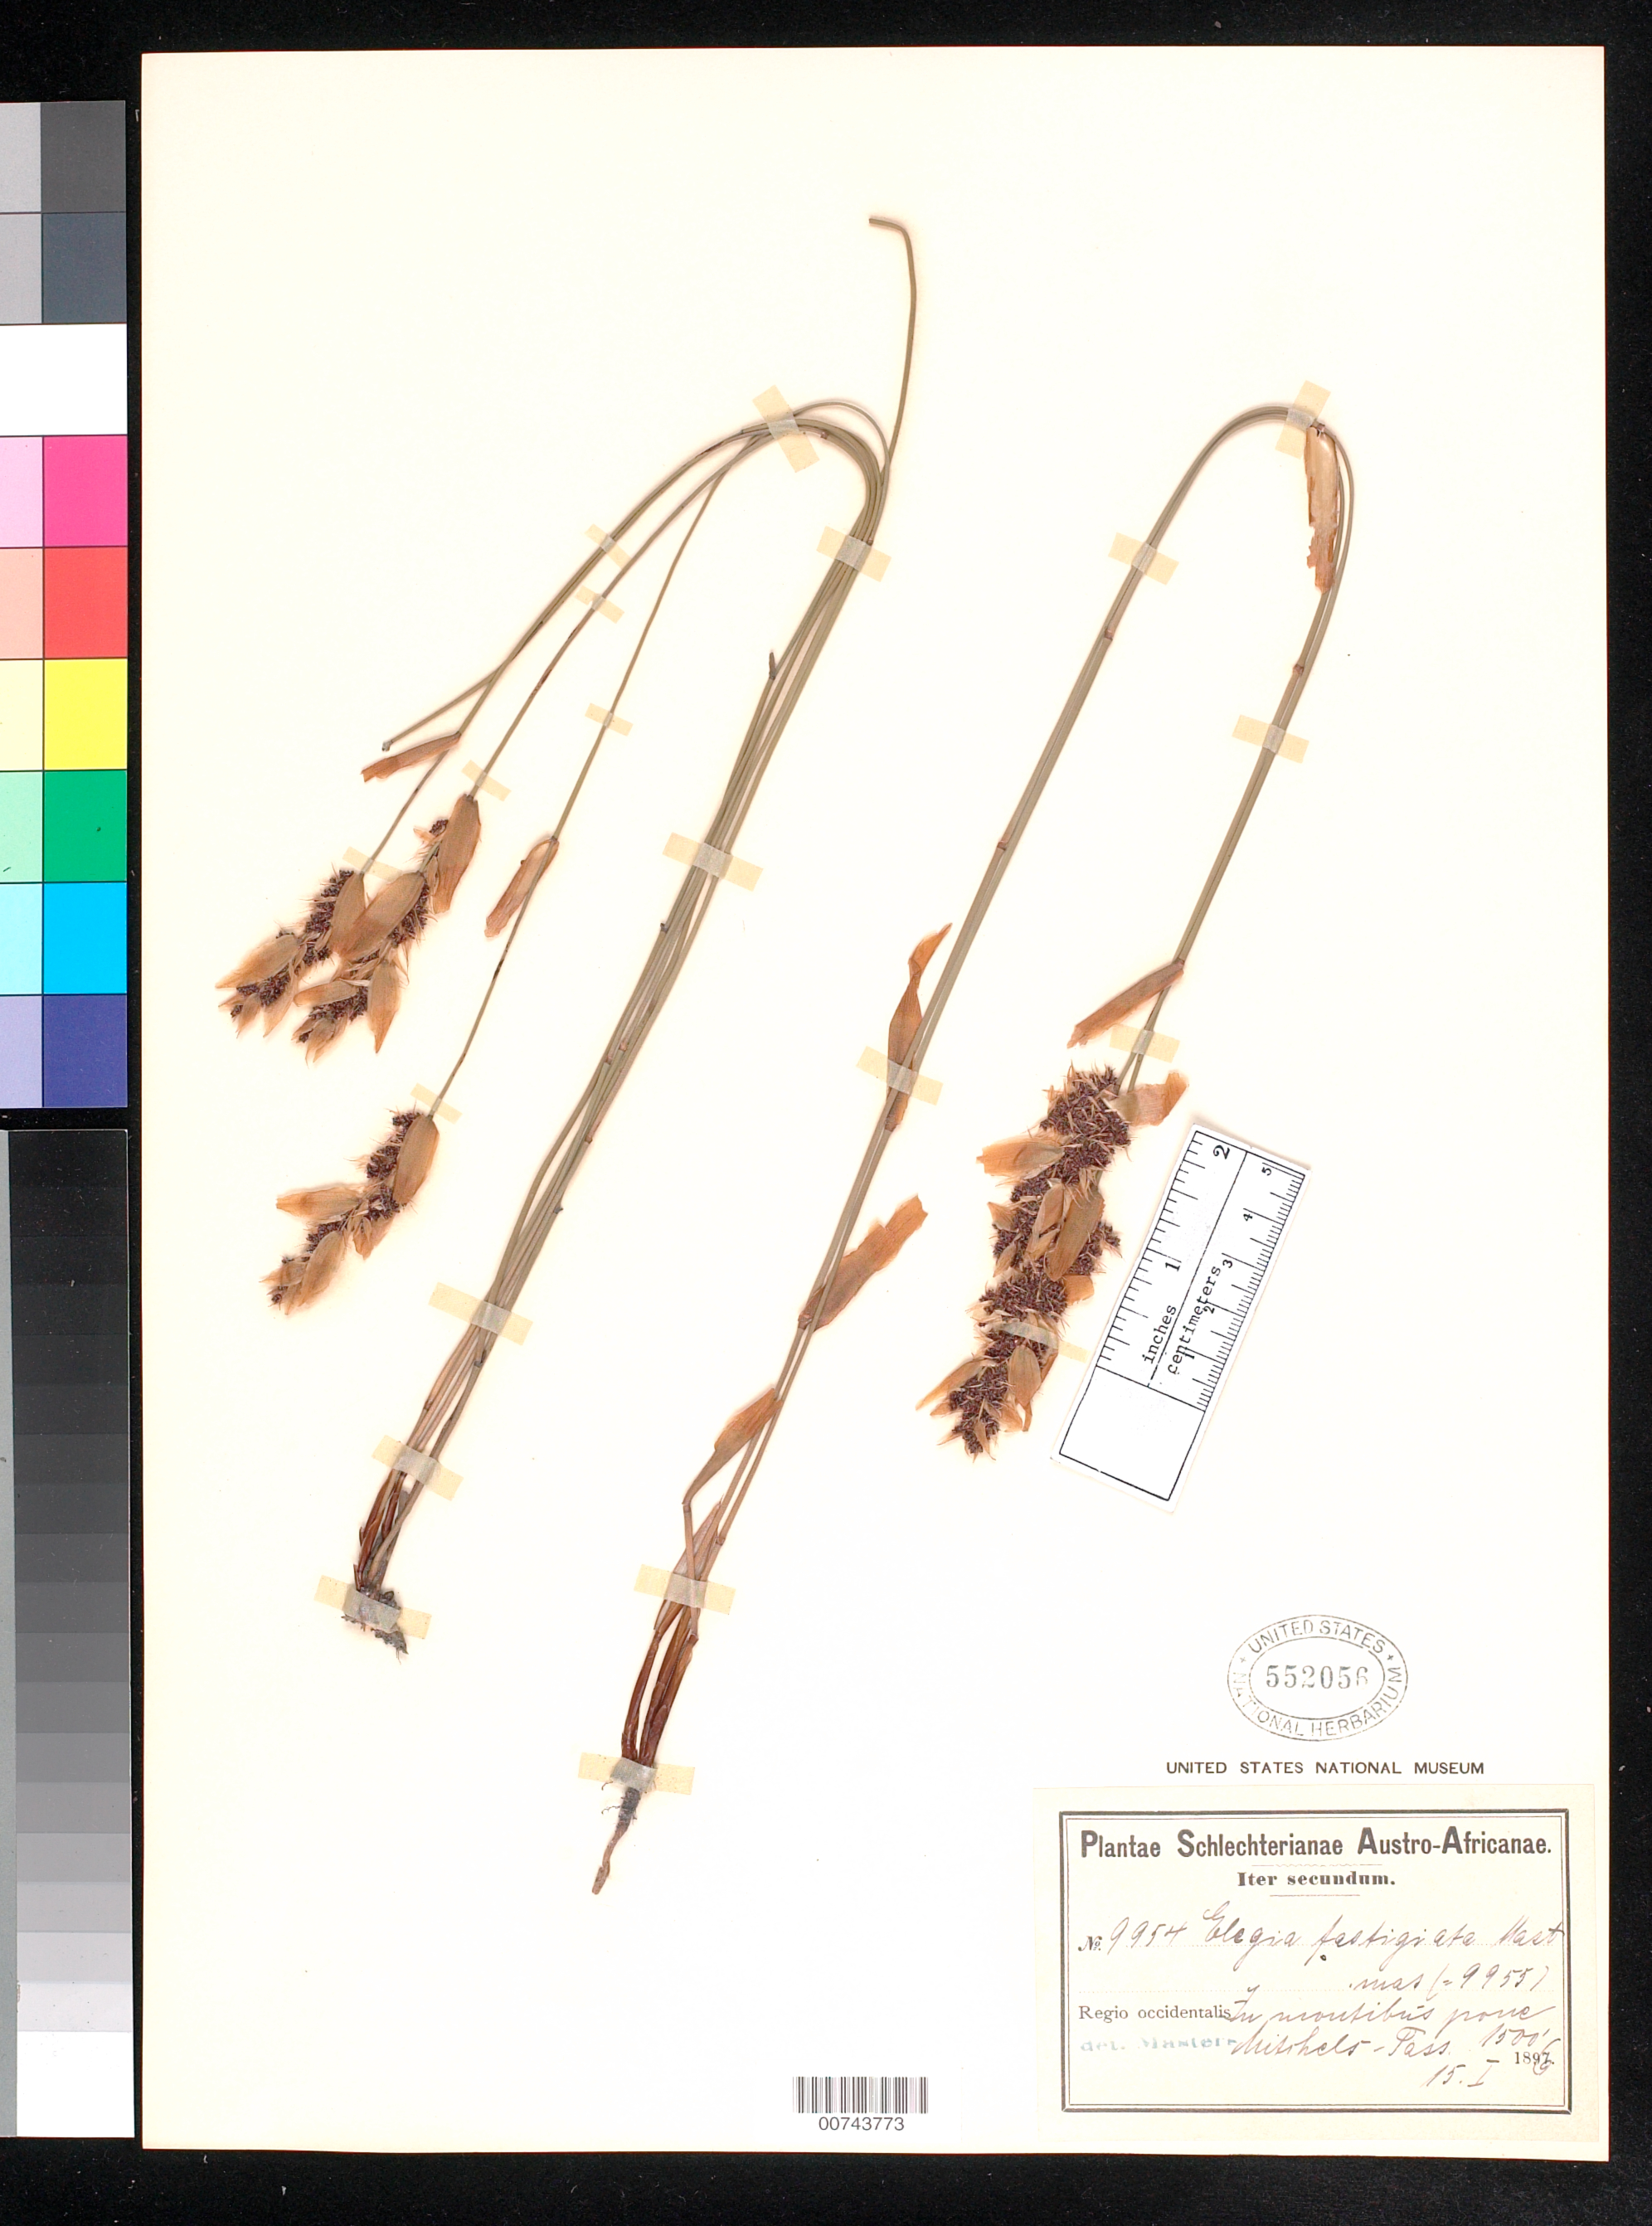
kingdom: Plantae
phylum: Tracheophyta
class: Liliopsida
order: Poales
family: Restionaceae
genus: Elegia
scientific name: Elegia fastigiata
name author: Mast.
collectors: F. R. R. Schlechter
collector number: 9954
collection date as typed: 15 Jan 1896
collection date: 1896-01-15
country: South Africa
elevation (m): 457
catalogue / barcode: US 552056